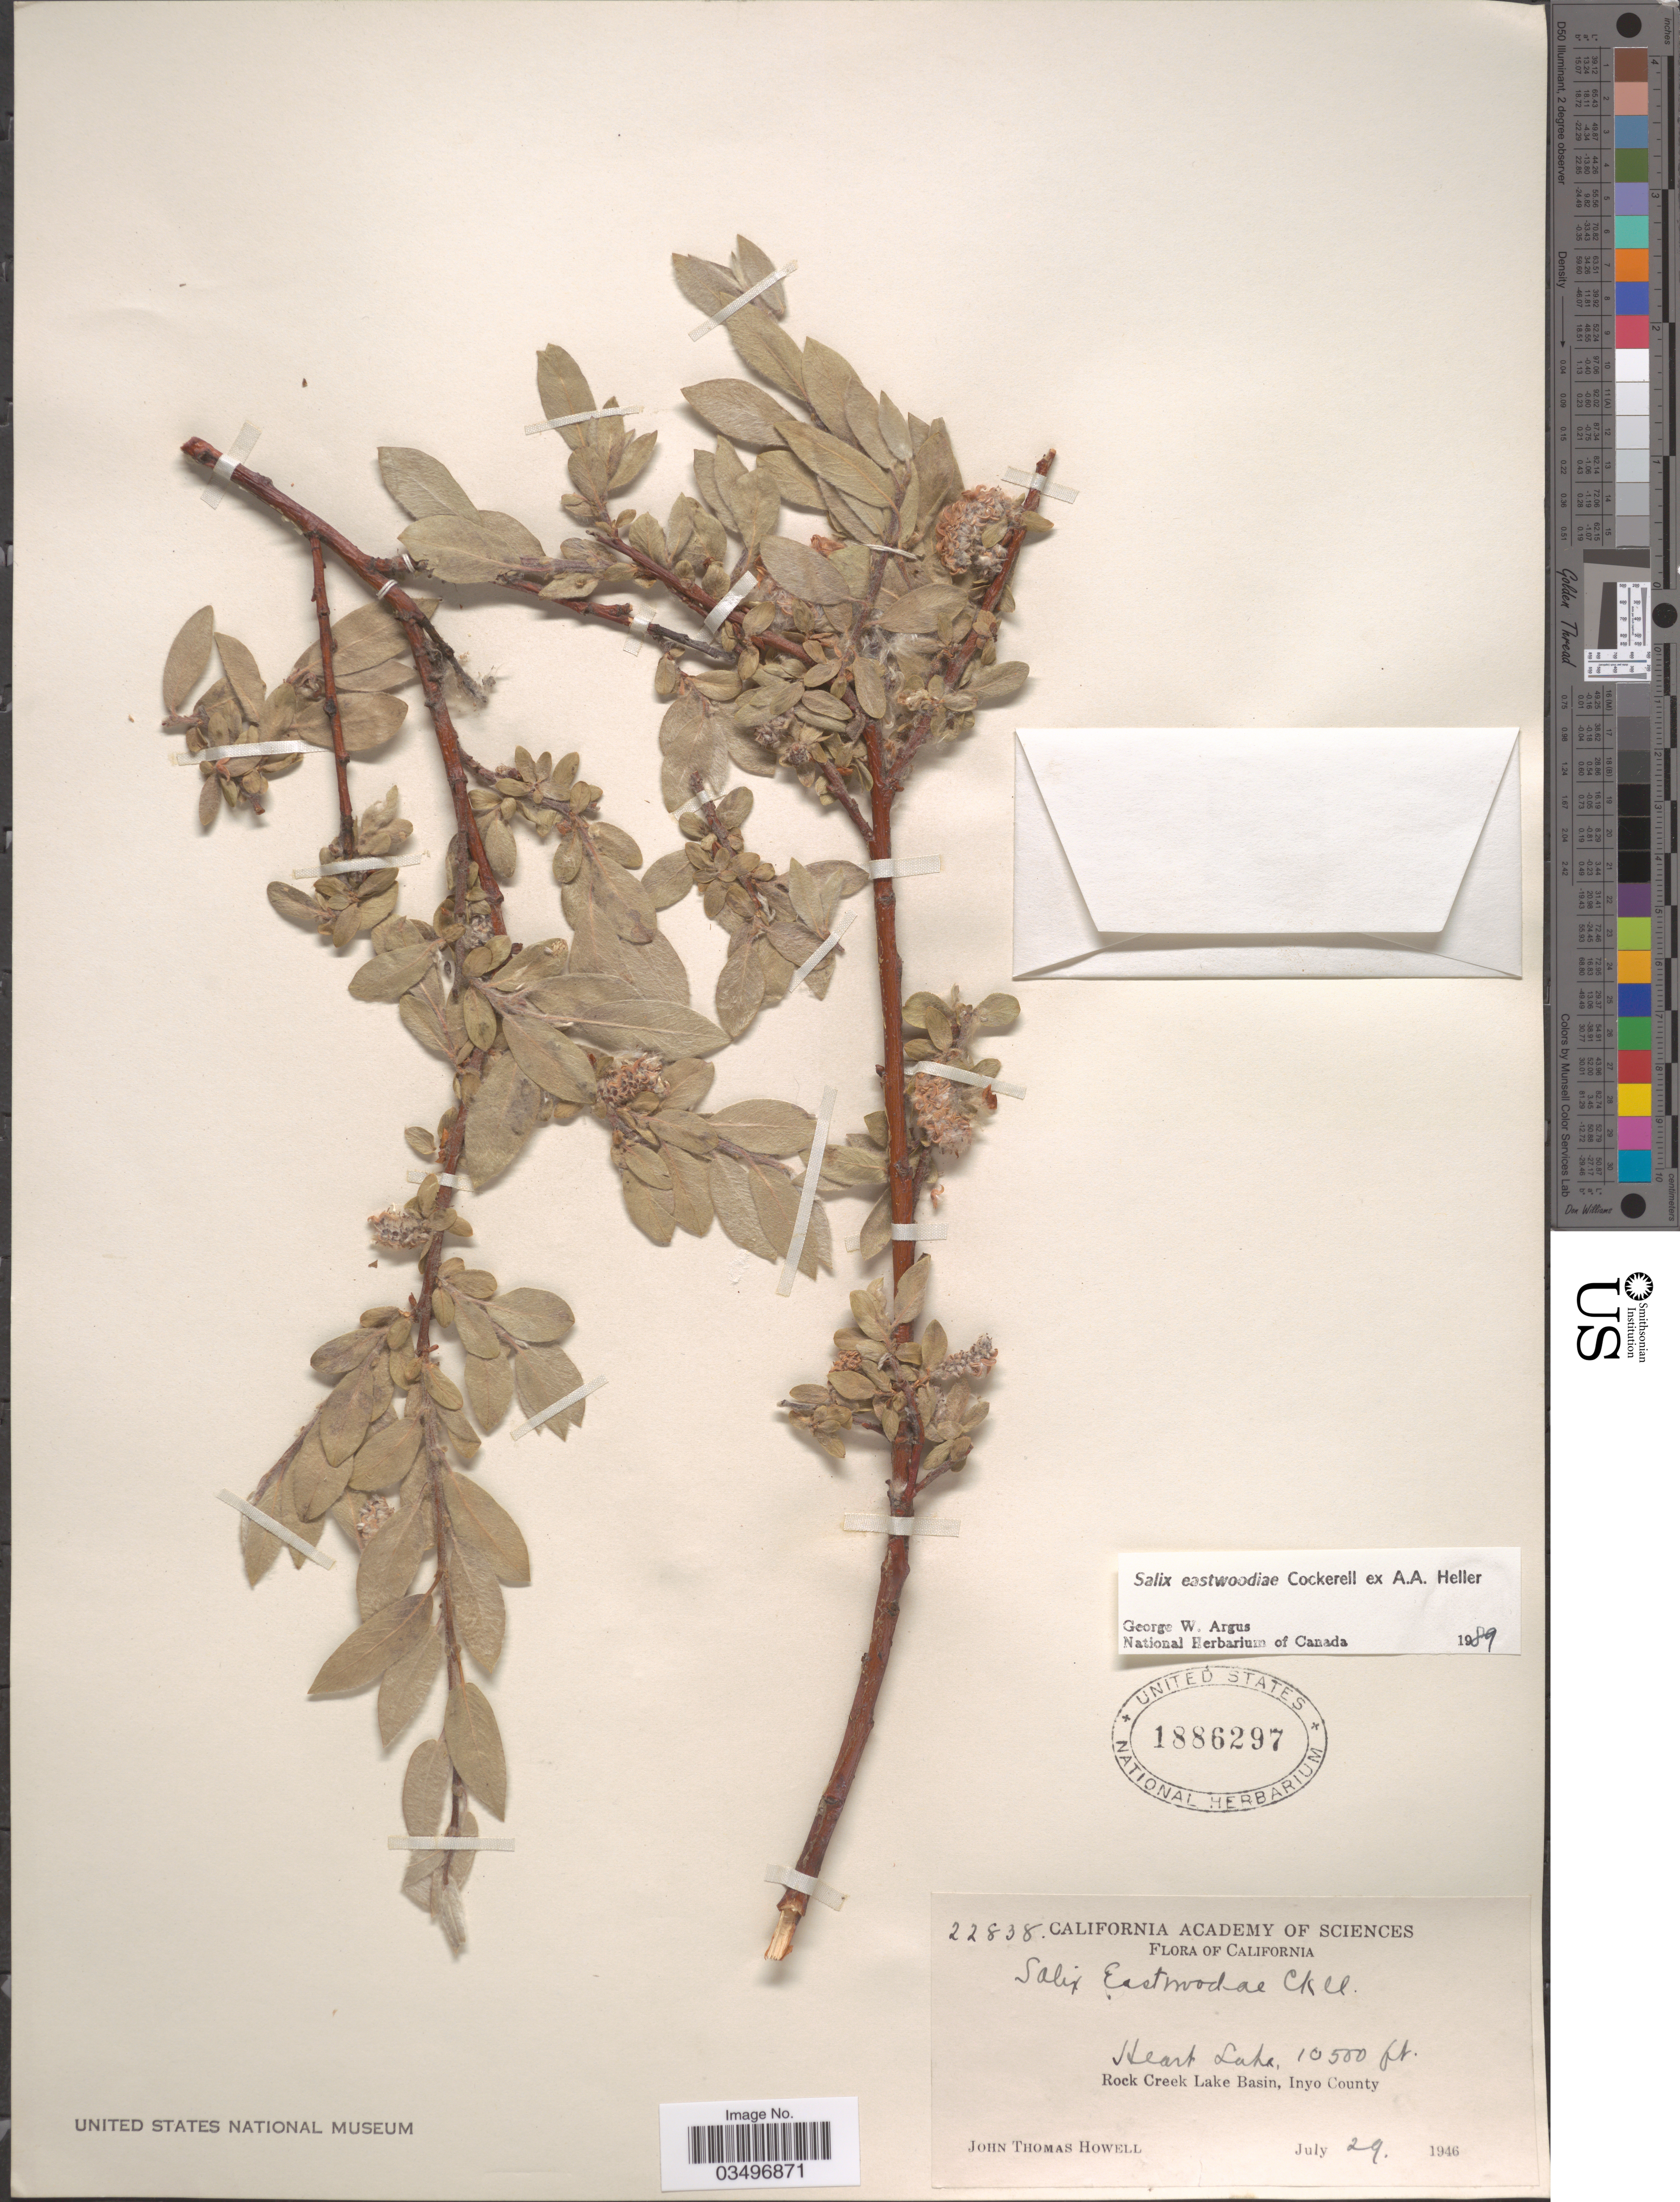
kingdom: Plantae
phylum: Tracheophyta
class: Magnoliopsida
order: Malpighiales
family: Salicaceae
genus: Salix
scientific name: Salix eastwoodiae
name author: Cockerell ex A. Heller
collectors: J. T. Howell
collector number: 22838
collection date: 1946-07-29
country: United States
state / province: California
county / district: Inyo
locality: Heart Lake. Rock Creek Lake Basin, Inyo County.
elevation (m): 3200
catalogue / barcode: US 1886297